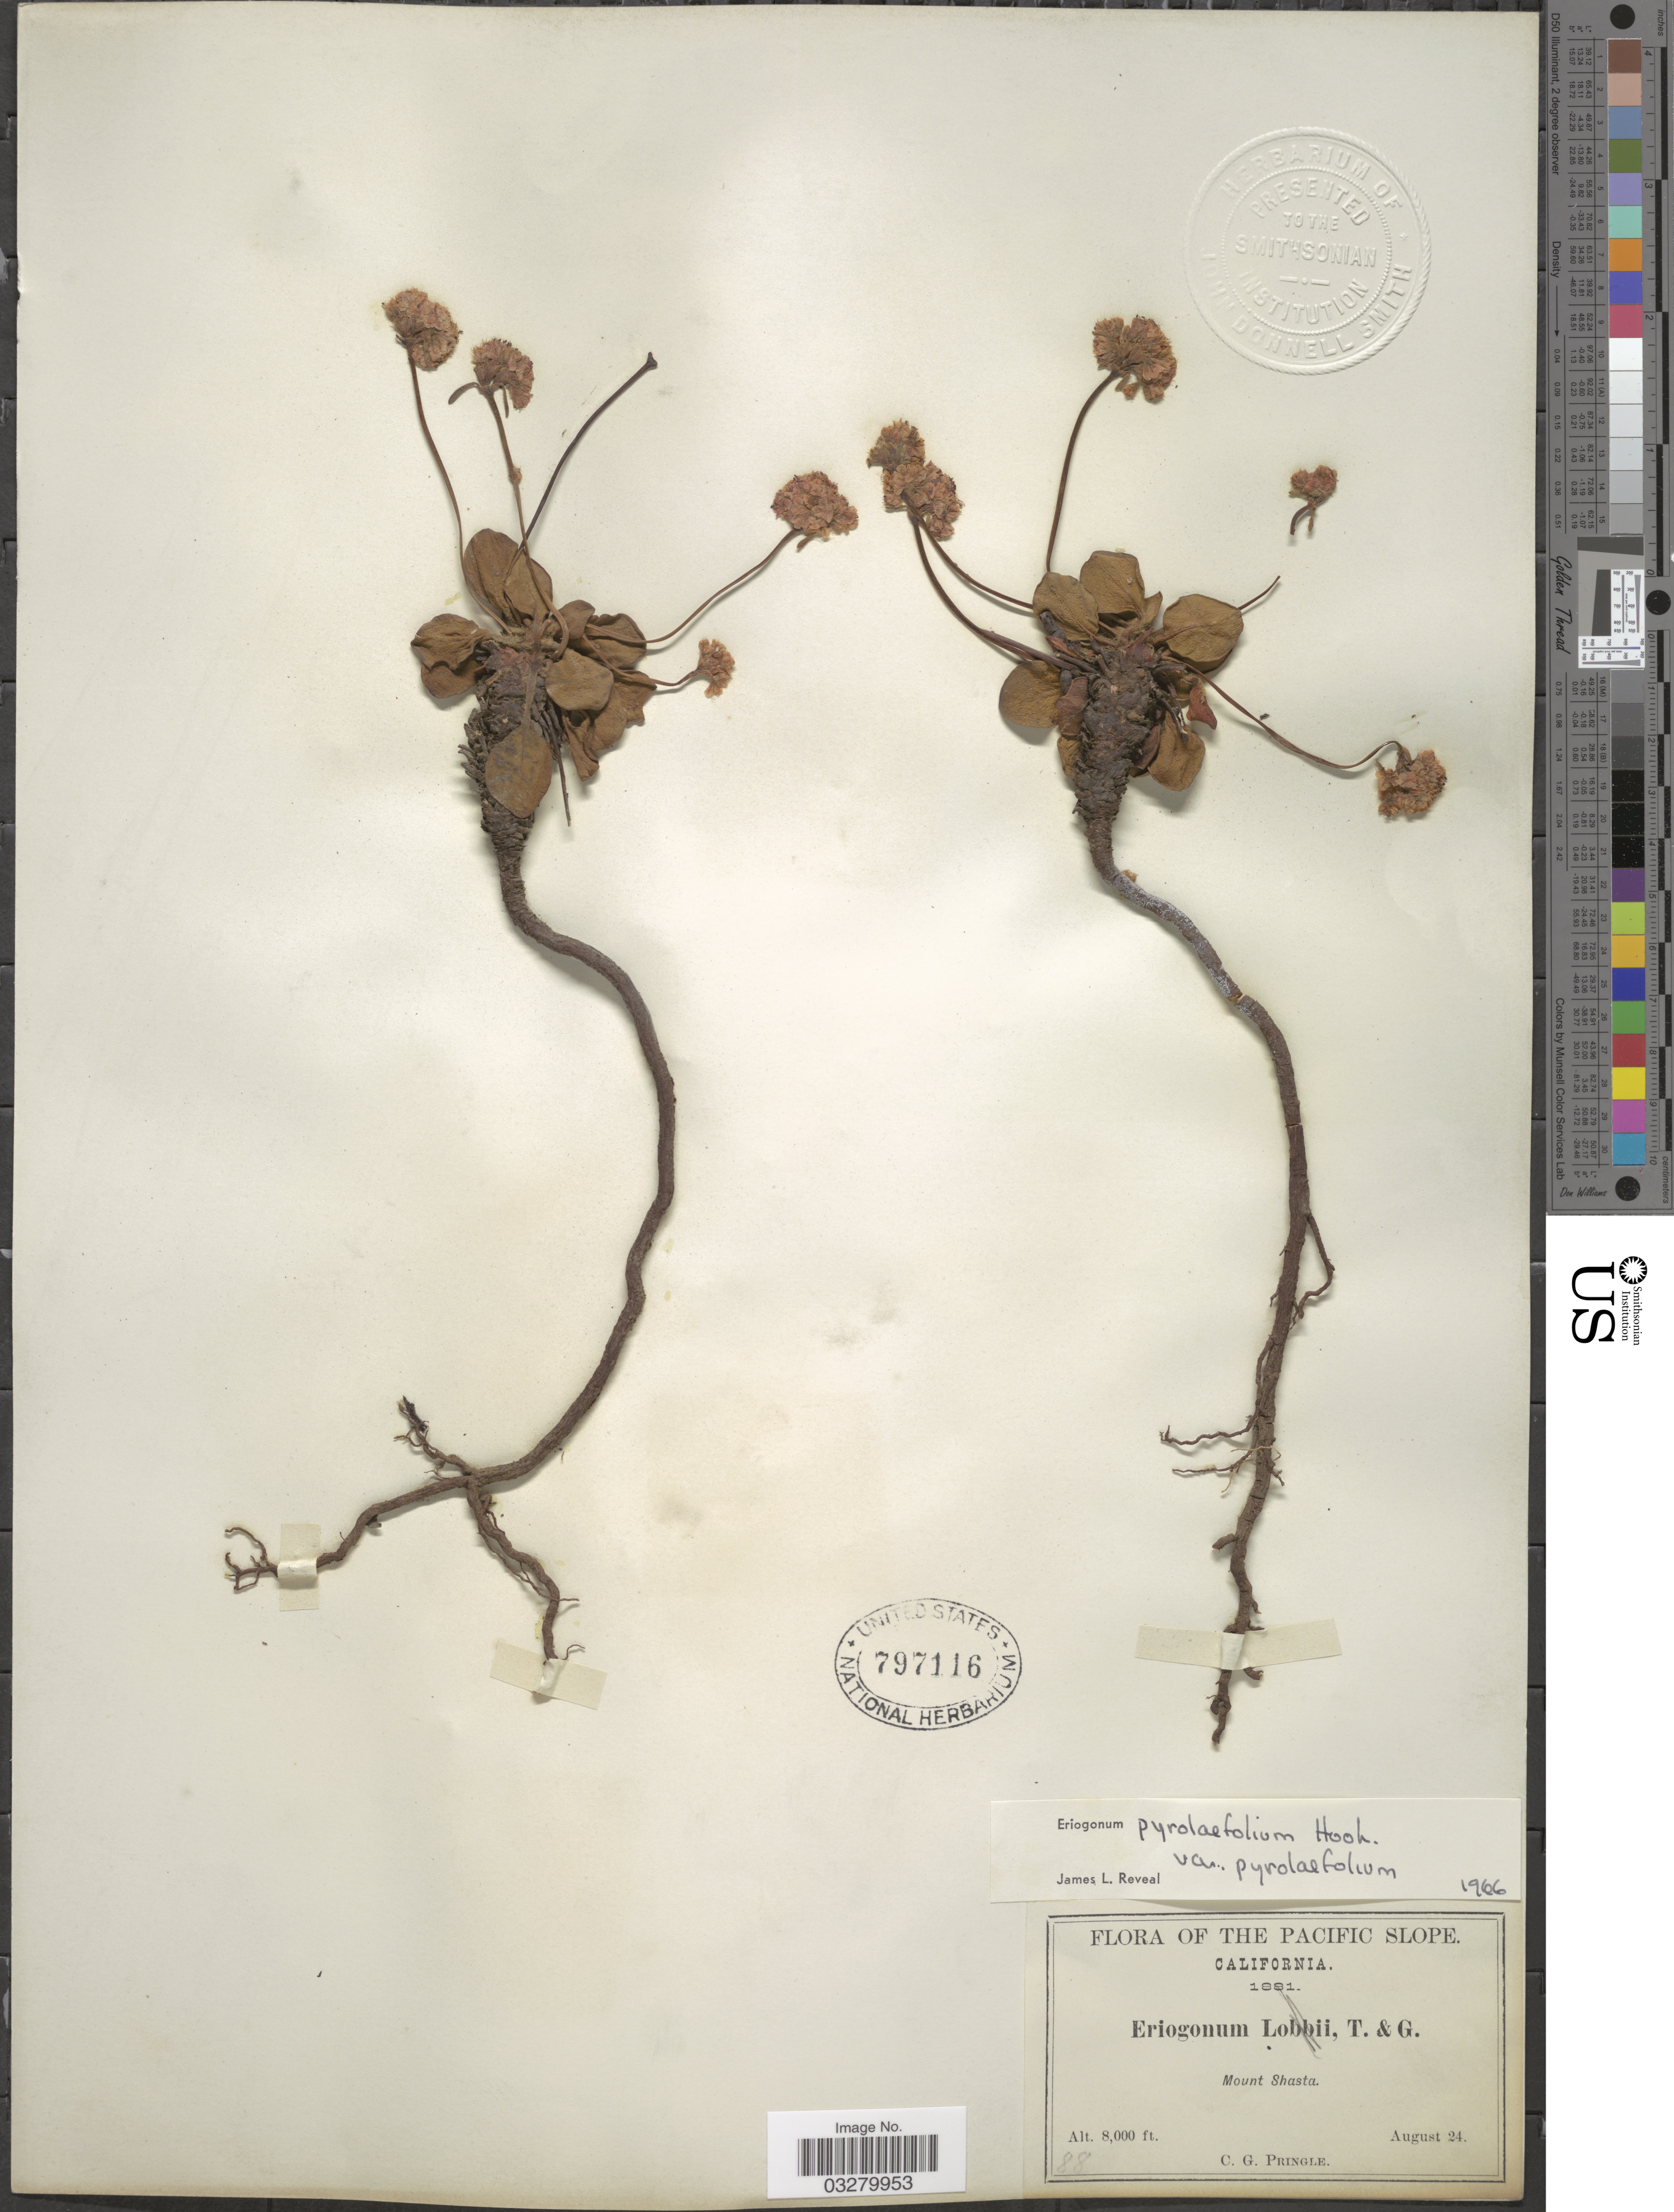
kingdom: Plantae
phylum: Tracheophyta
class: Magnoliopsida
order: Caryophyllales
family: Polygonaceae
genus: Eriogonum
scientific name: Eriogonum pyrolifolium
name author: Hook.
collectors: C. G. Pringle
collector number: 88*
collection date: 1881-08-24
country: United States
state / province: California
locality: The Pacific Slope. Mount Shasta.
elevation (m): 2438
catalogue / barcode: US 797116